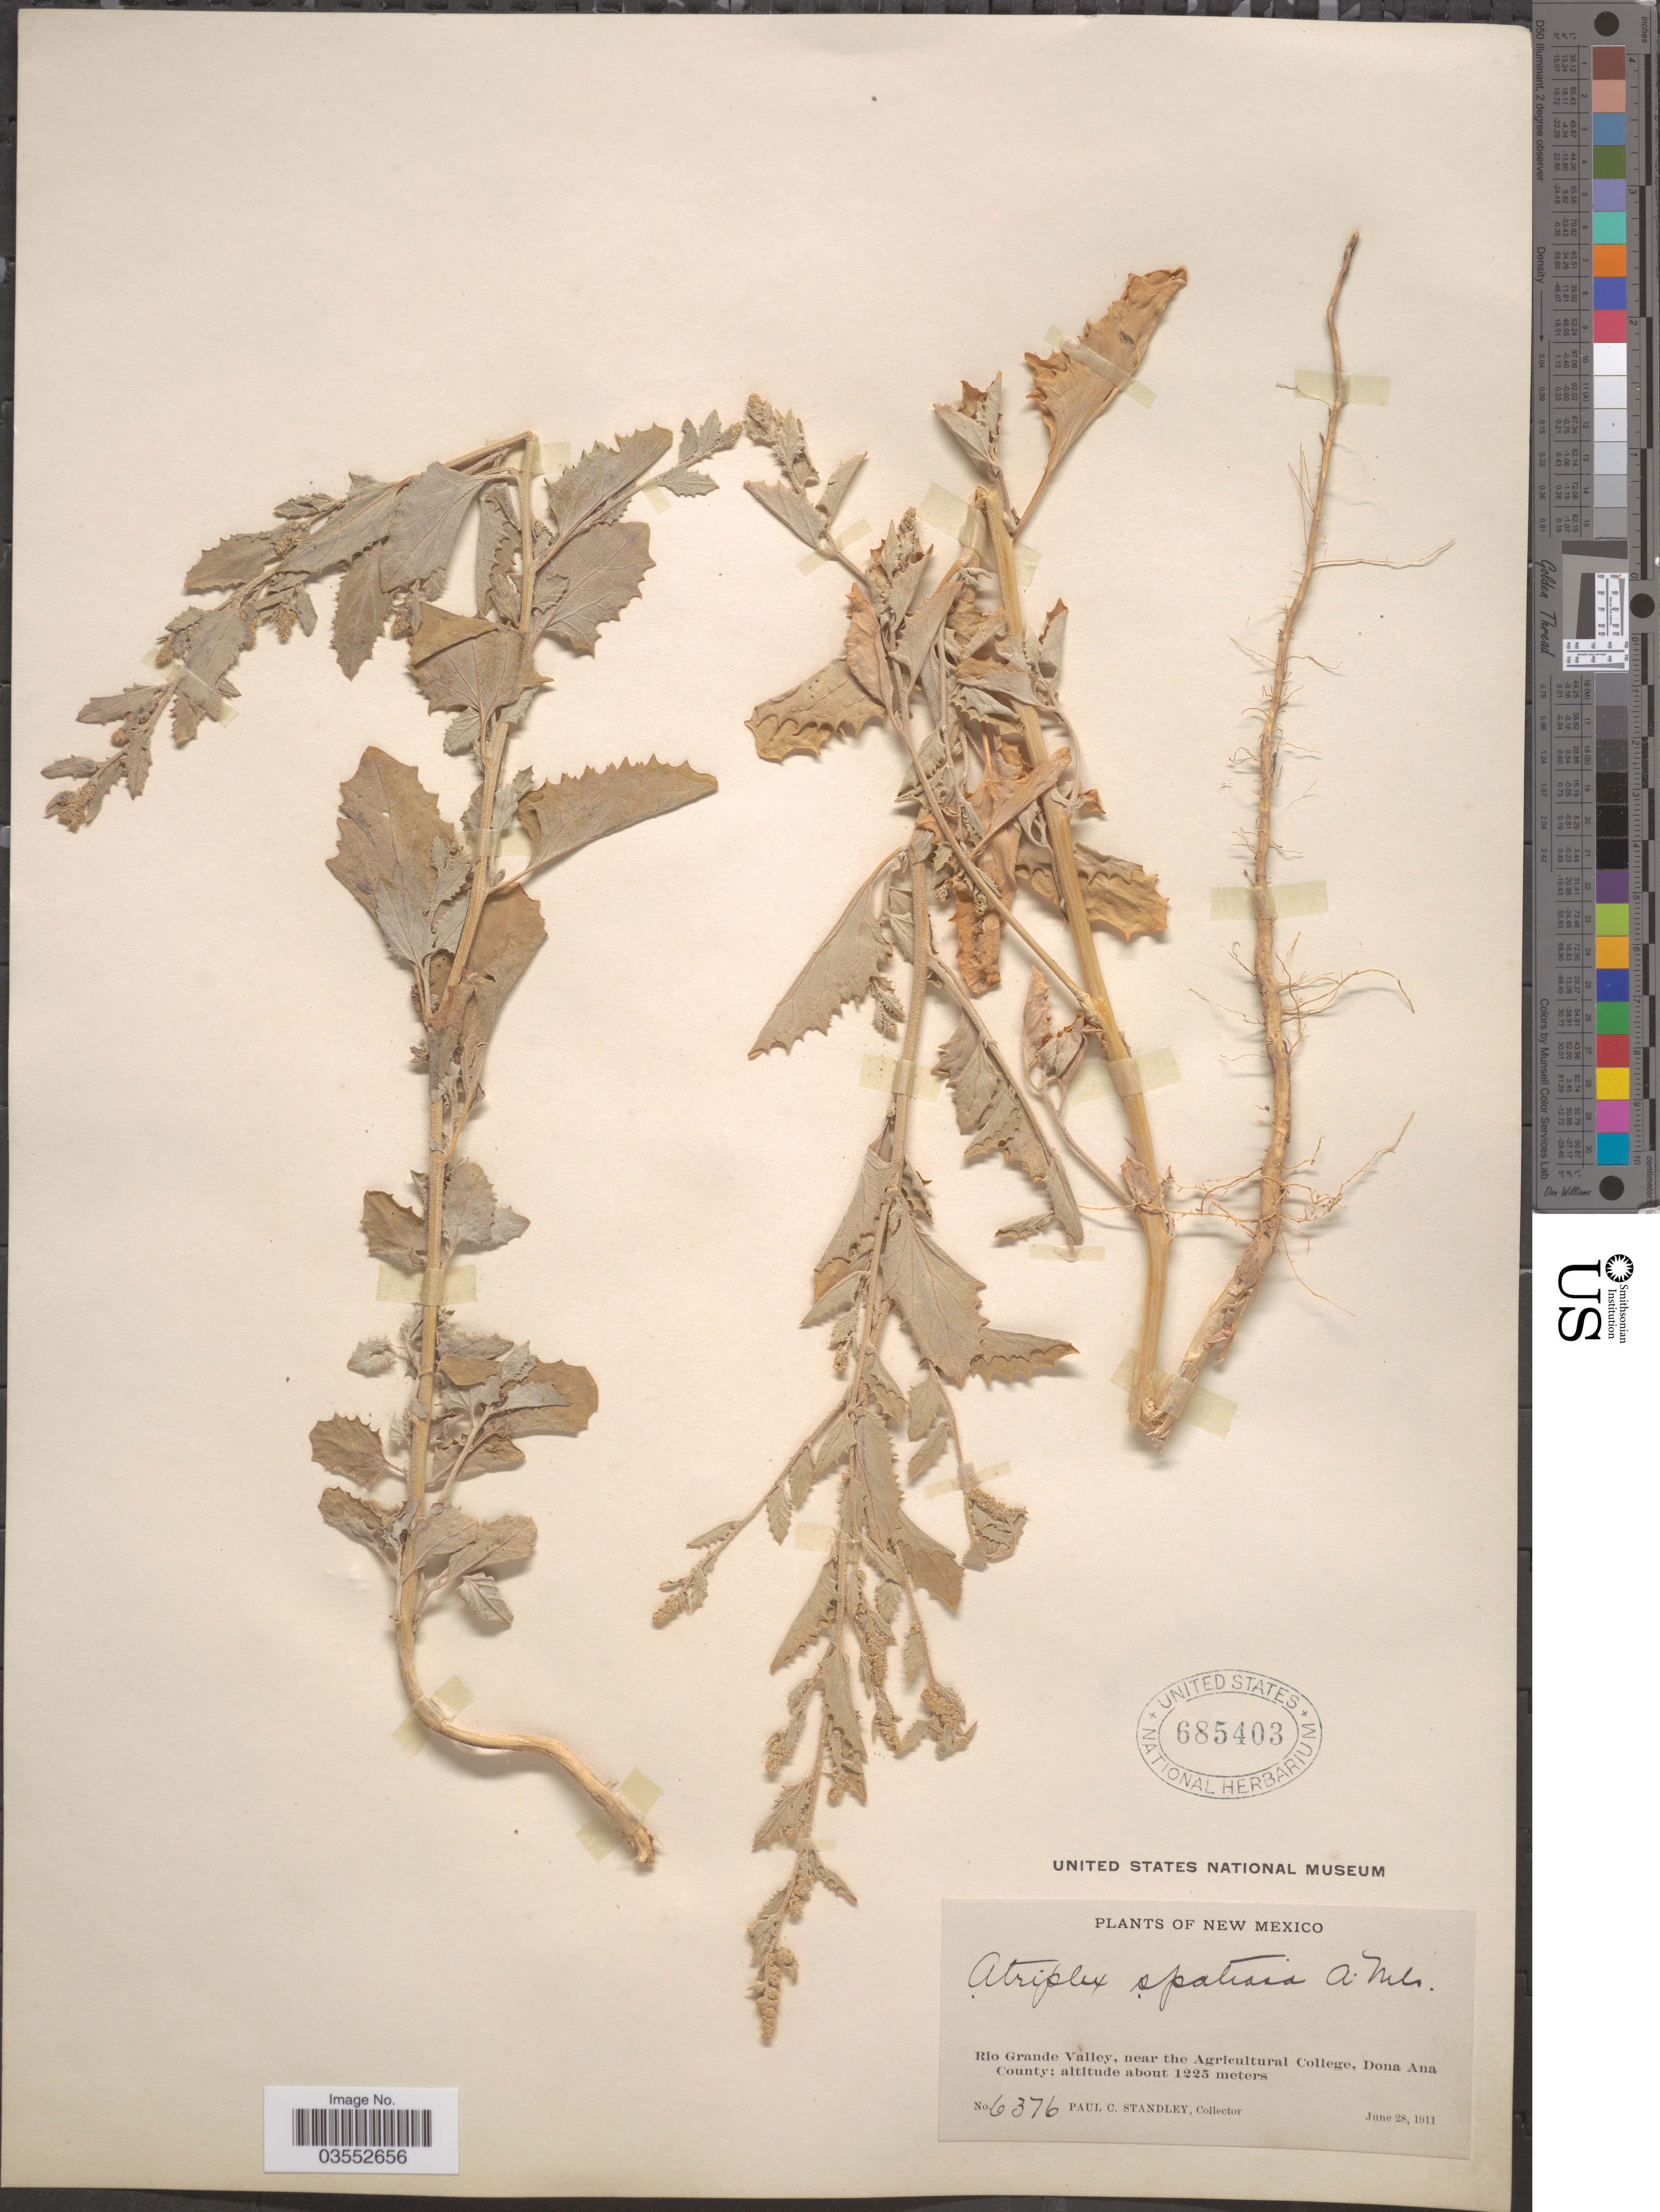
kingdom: Plantae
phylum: Tracheophyta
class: Magnoliopsida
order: Caryophyllales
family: Amaranthaceae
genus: Atriplex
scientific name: Atriplex rosea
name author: L.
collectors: P. C. Standley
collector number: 6376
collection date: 1911-06-28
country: United States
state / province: New Mexico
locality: Rio Grande Valley, near the Agricultural College, Dona Ana County.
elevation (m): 1225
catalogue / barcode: US 685403